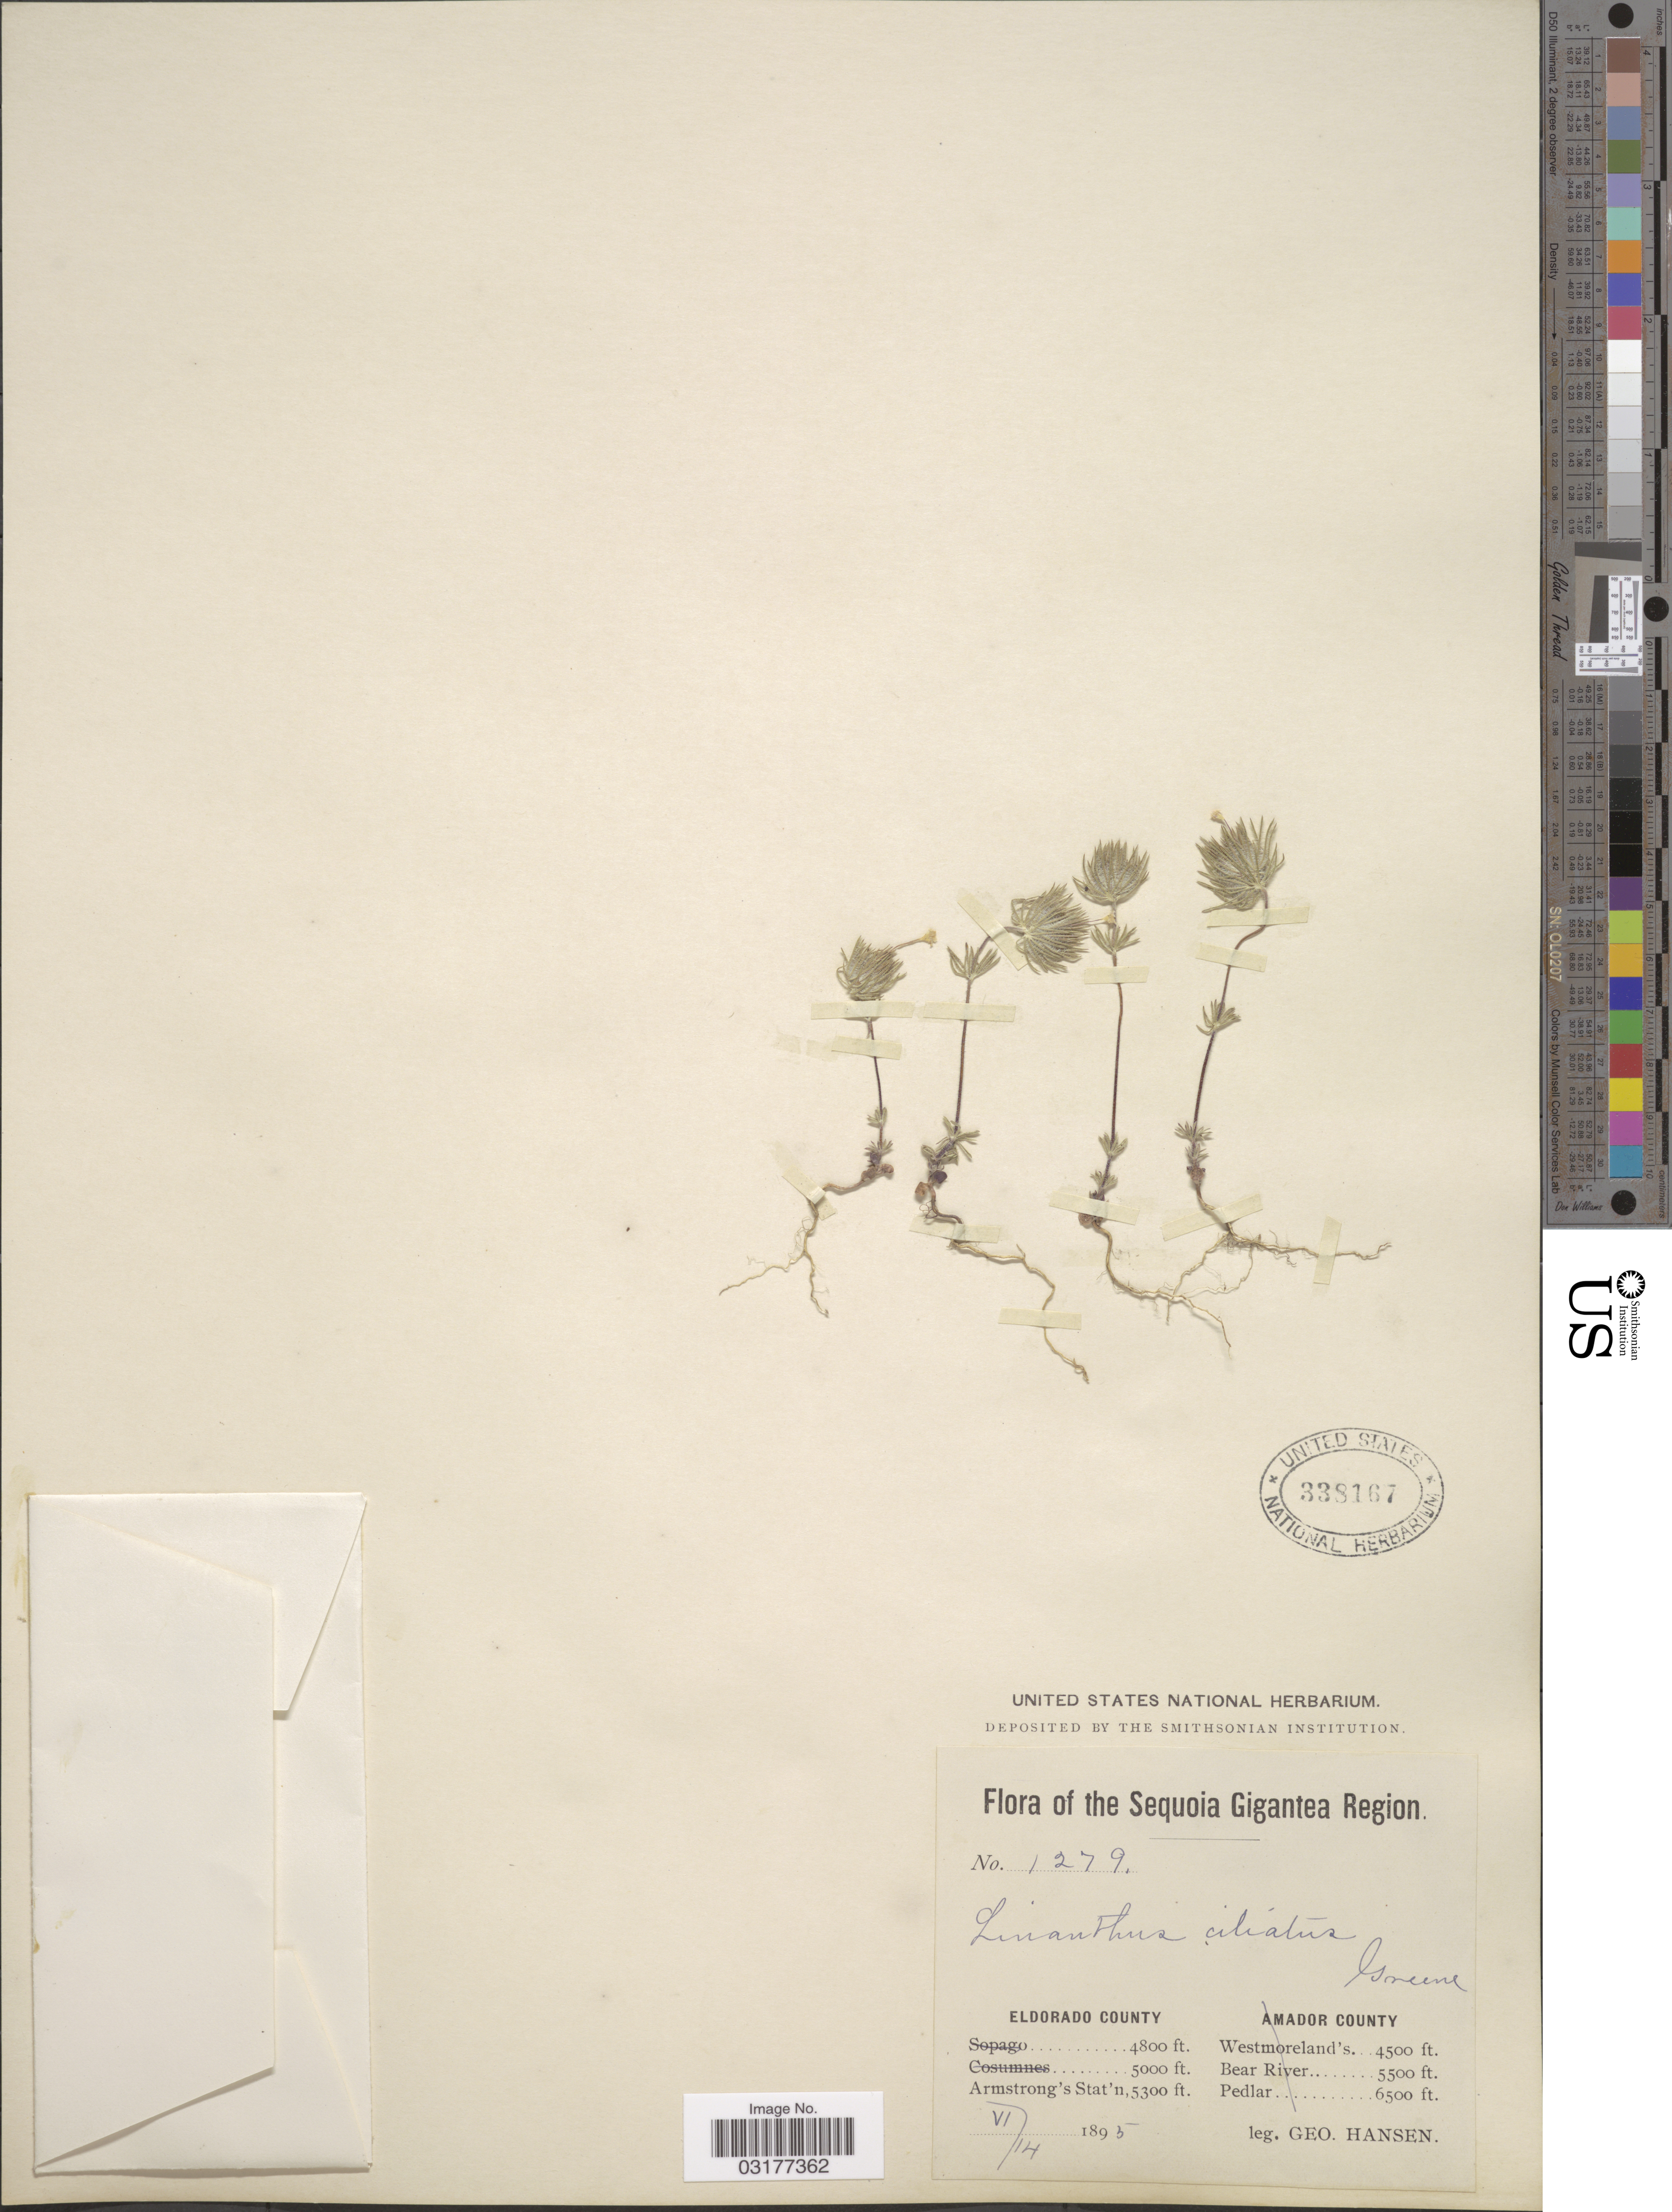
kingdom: Plantae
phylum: Tracheophyta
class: Magnoliopsida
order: Ericales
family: Polemoniaceae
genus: Leptosiphon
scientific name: Leptosiphon ciliatus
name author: (Benth.) Jeps.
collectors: G. Hansen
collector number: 1279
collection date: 1895-06-14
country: United States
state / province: California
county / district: El Dorado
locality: The Sequoia Gigantea Region. El Dorado County. Armstrong's Stat'n.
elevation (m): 1615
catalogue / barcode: US 338167